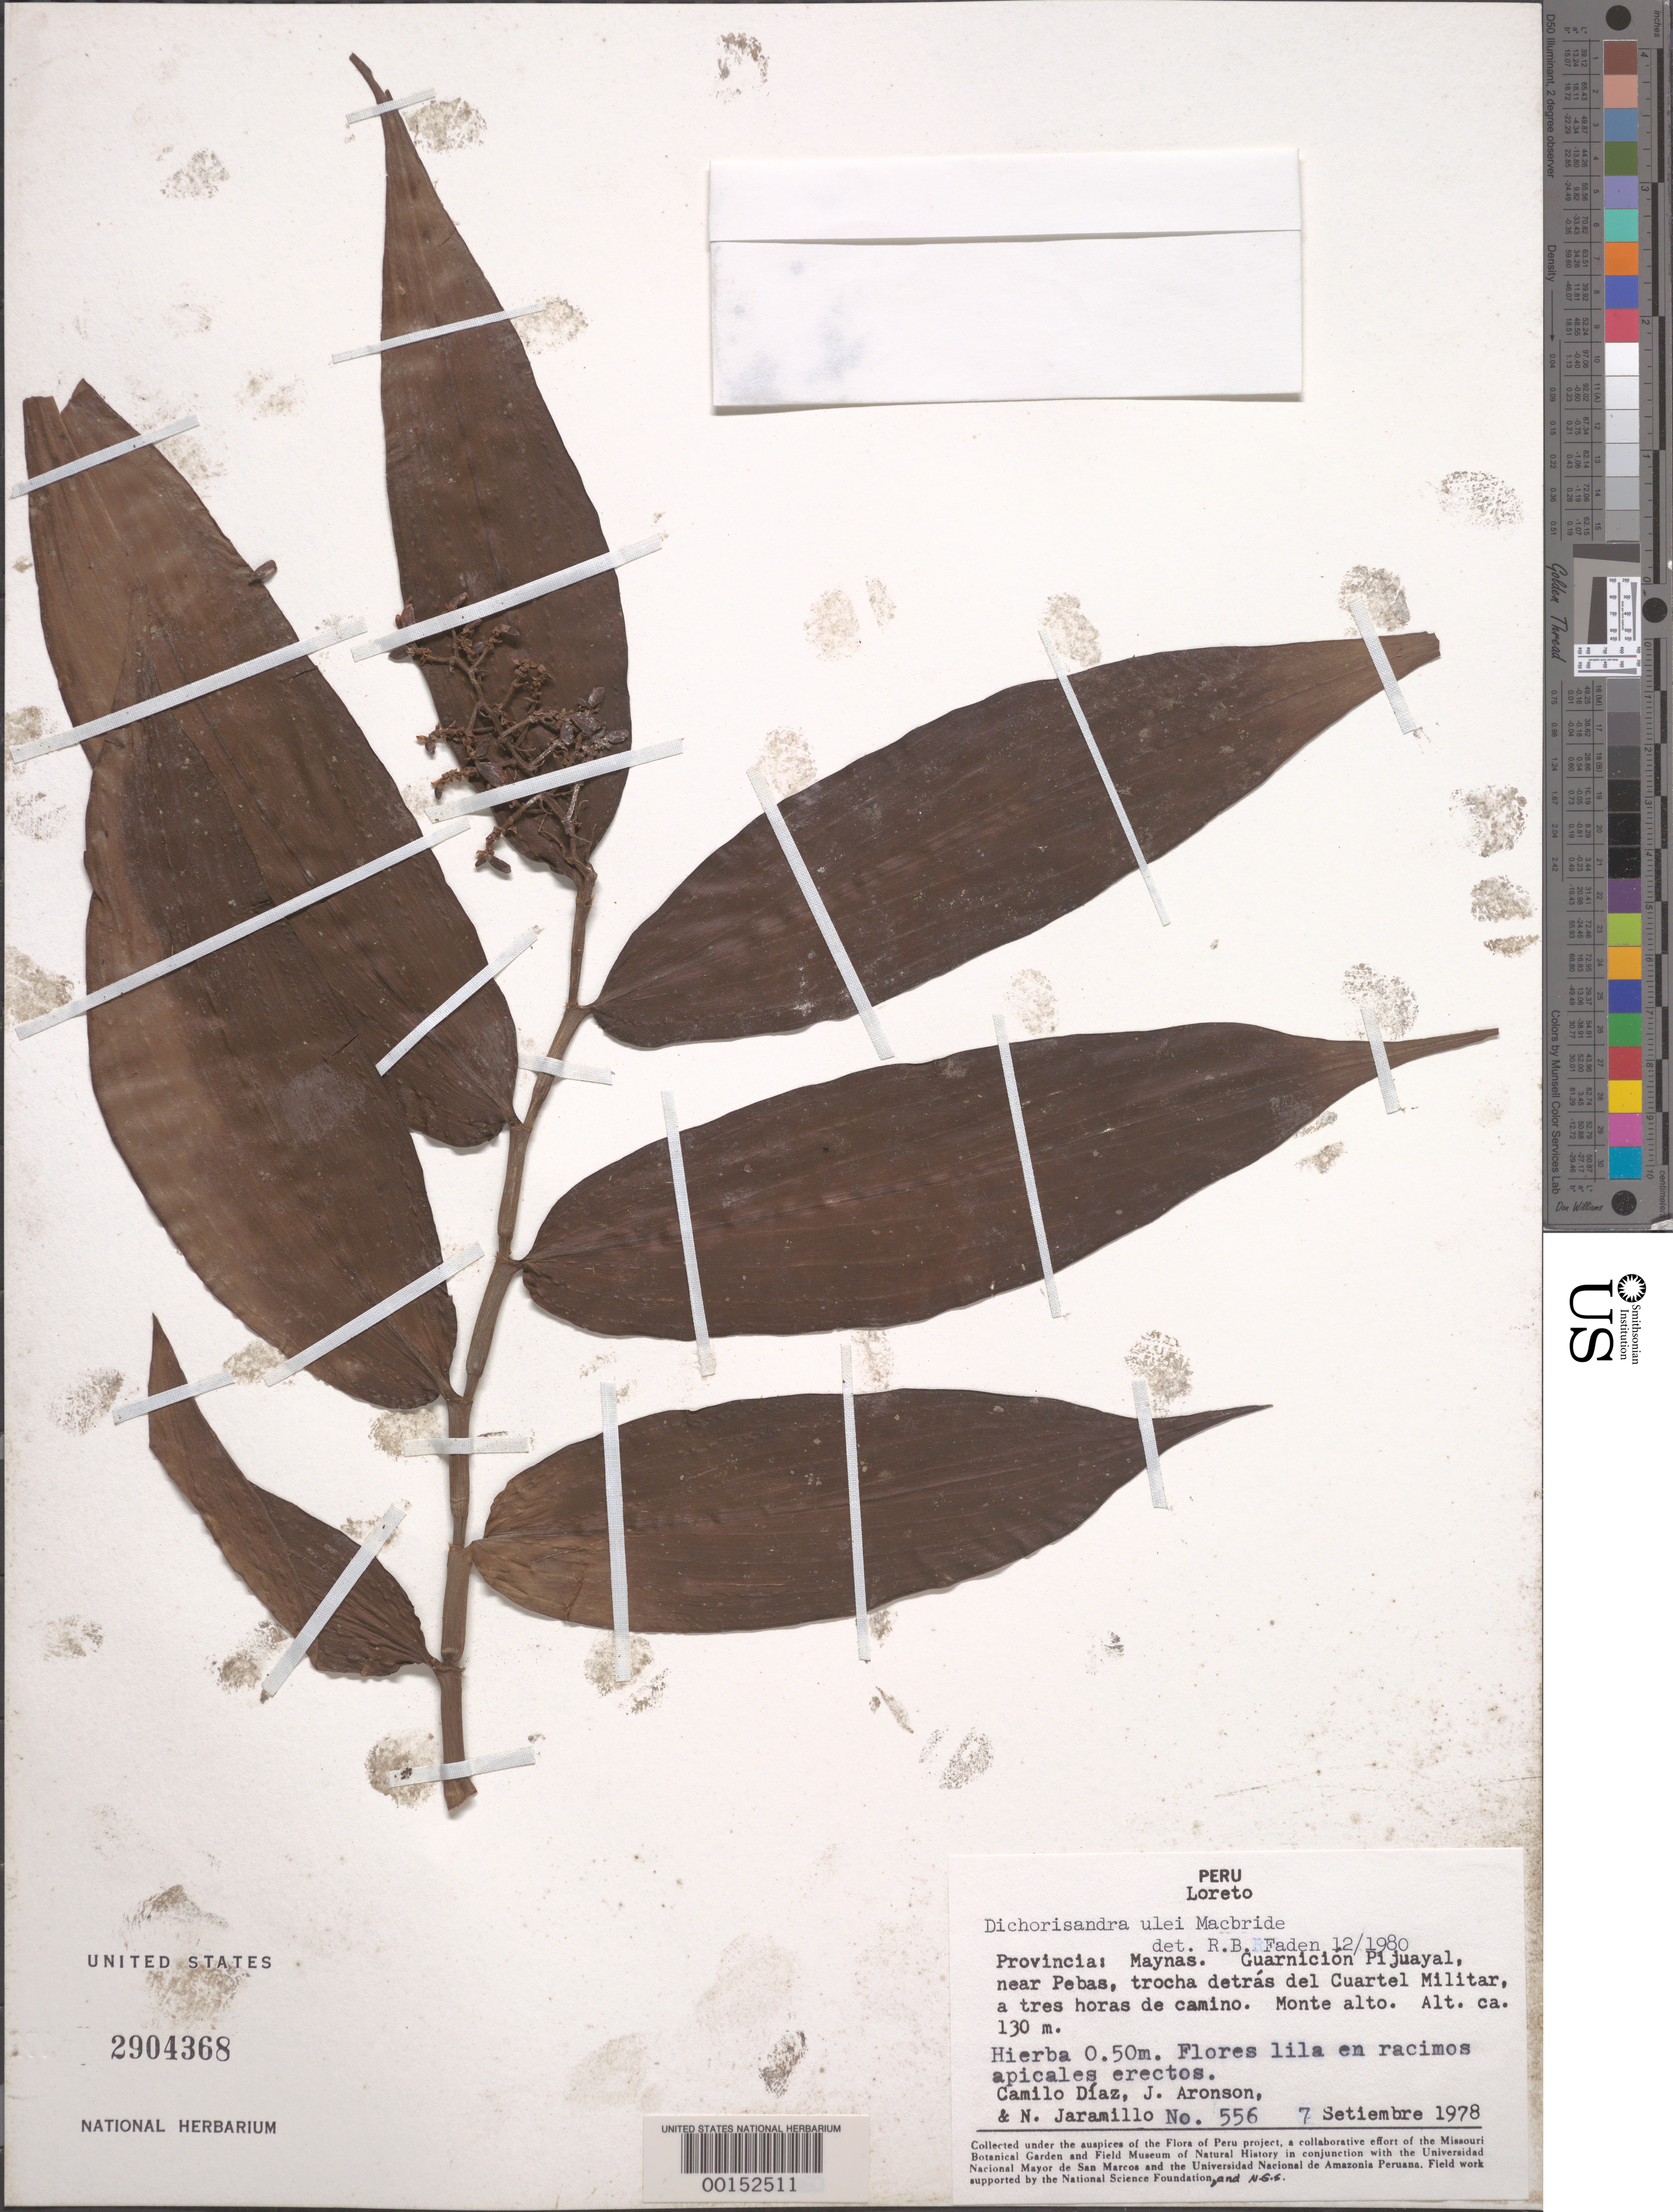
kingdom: Plantae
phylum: Tracheophyta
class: Liliopsida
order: Commelinales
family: Commelinaceae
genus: Dichorisandra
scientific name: Dichorisandra hexandra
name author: (Aubl.) Standl.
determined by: Faden, Robert B., (US), Smithsonian Institution - National Museum of Natural History (UNITED STATES)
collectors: C. Díaz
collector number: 556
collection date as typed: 07 Sep 1978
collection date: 1978-09-07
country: Peru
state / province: Loreto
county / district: Maynas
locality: Guarnicion pijuayal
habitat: Low mountain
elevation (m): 130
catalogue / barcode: US 2904368